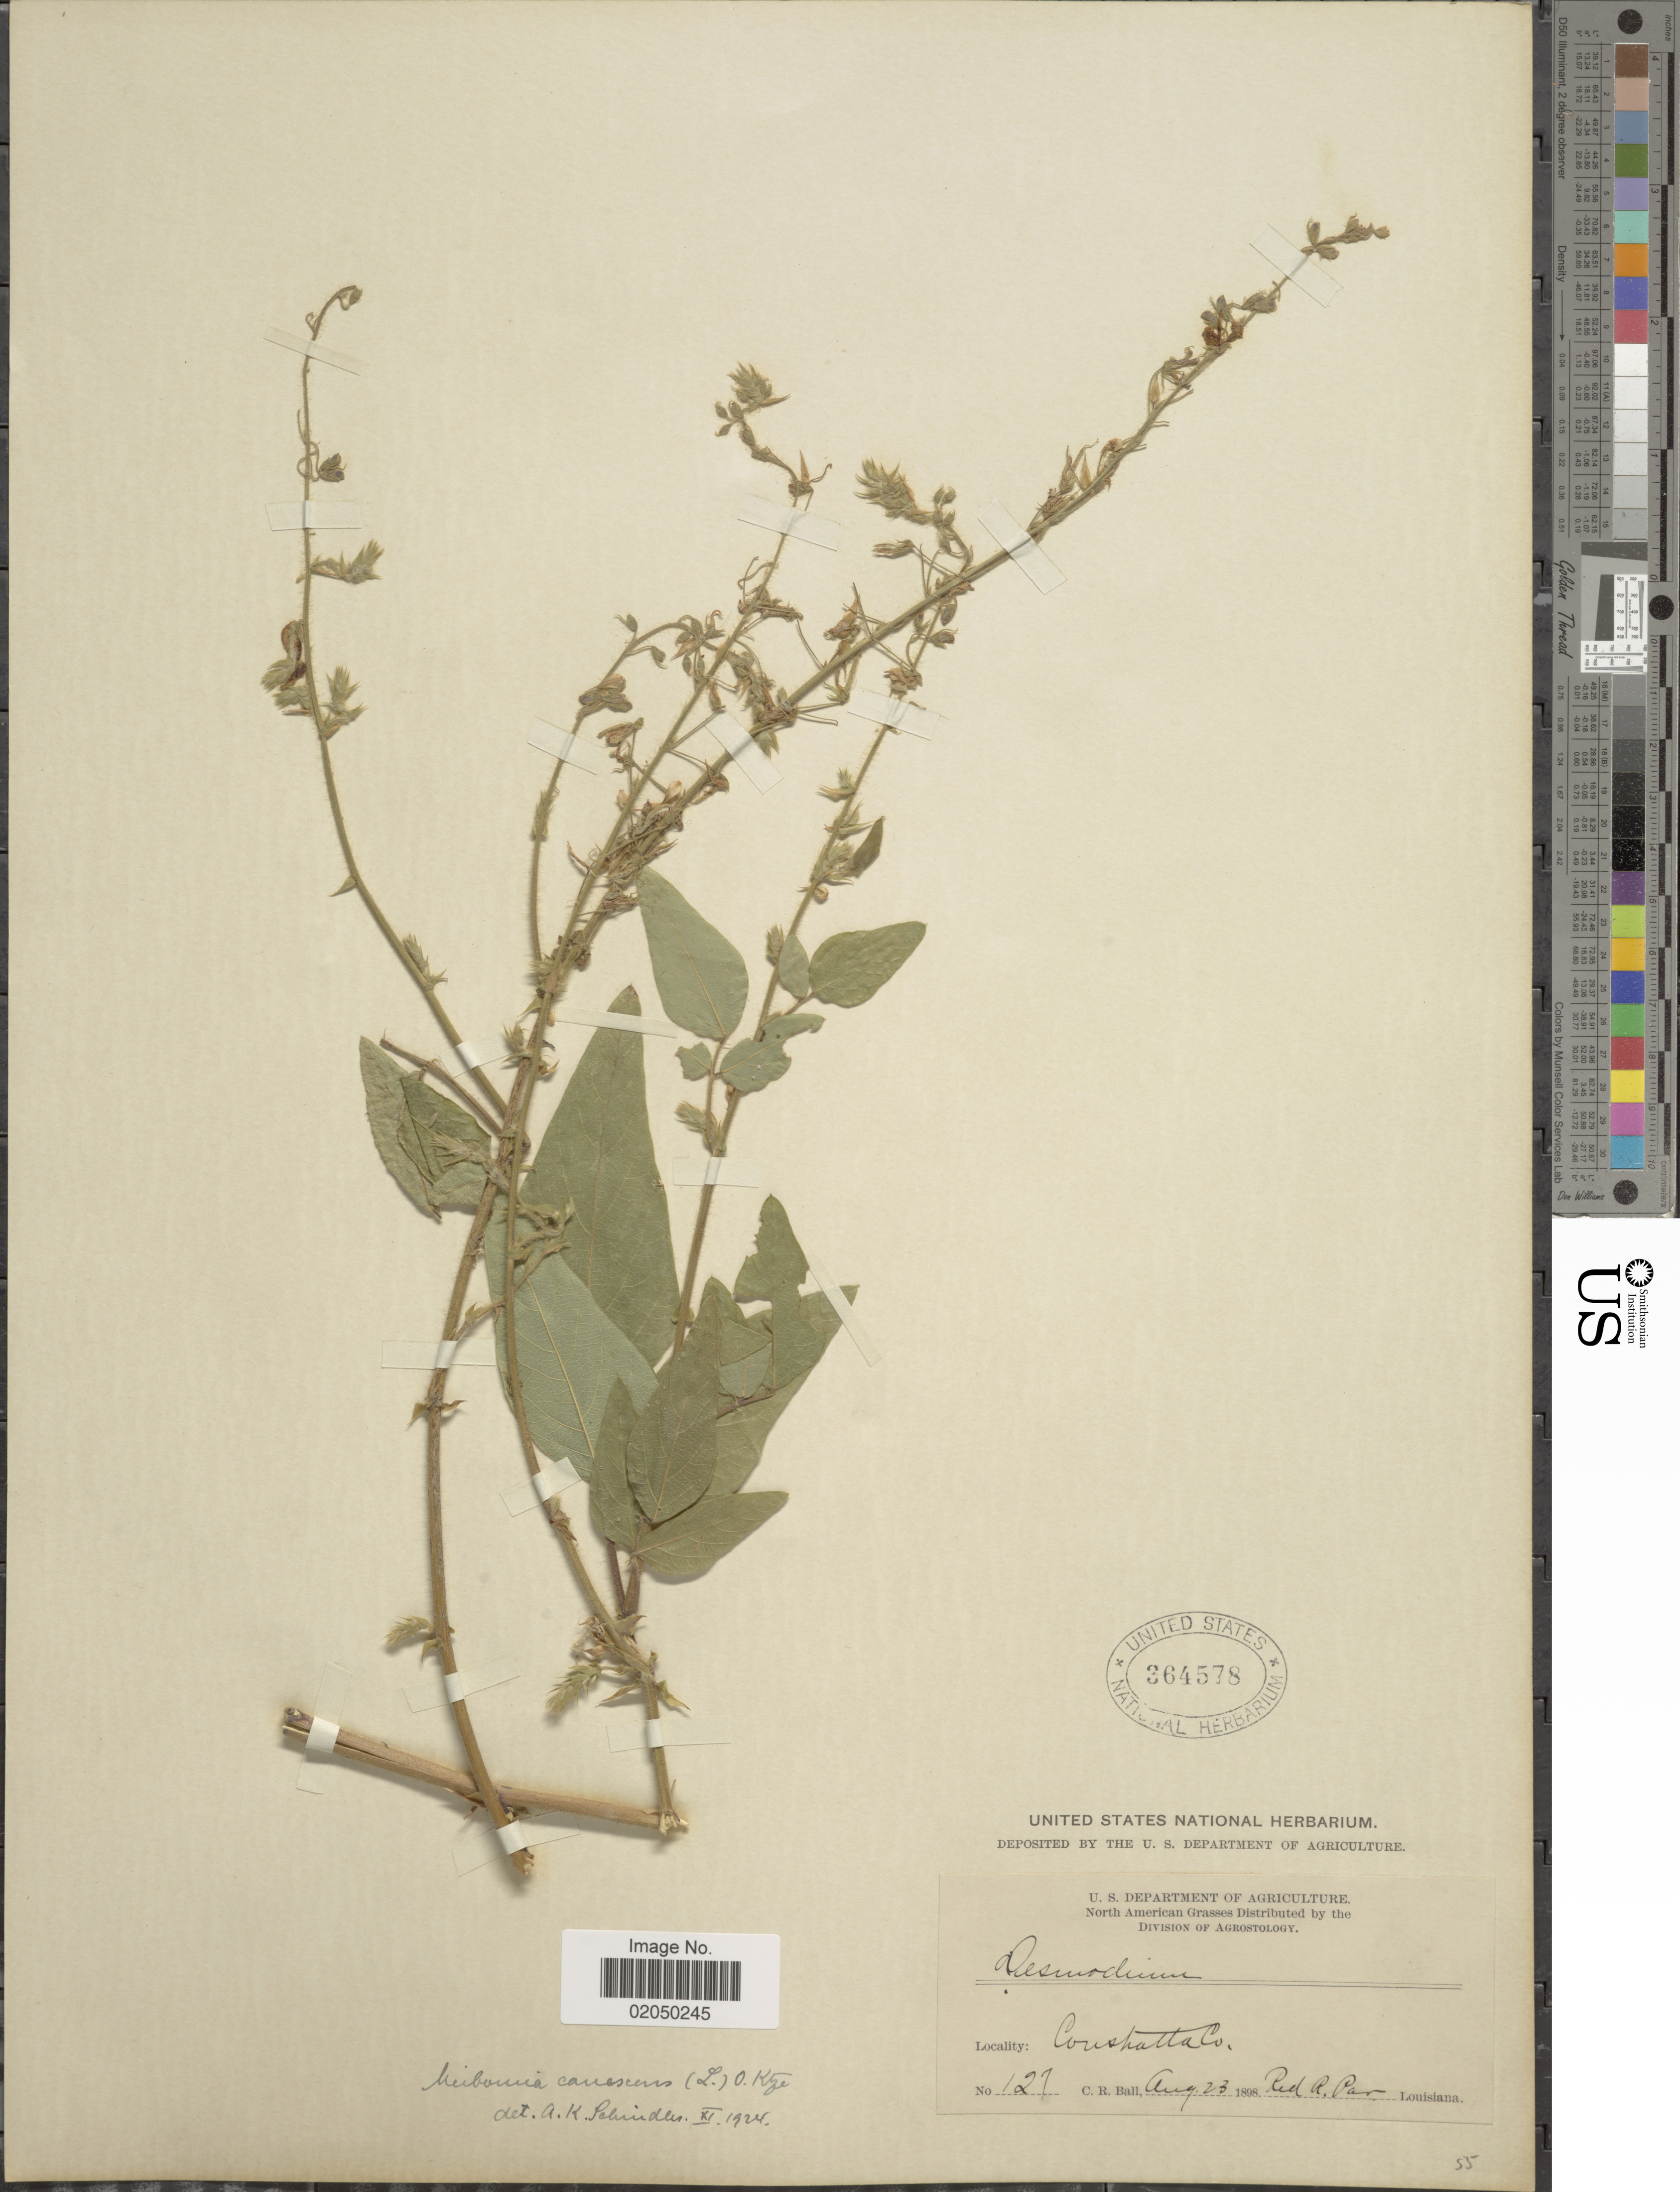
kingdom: Plantae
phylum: Tracheophyta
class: Magnoliopsida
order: Fabales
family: Fabaceae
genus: Desmodium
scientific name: Desmodium canescens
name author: (L.) DC.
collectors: C. R. Ball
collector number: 127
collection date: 1898-08-23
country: United States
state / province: Louisiana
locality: Coushatta Co. Red R. Par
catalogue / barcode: US 364578